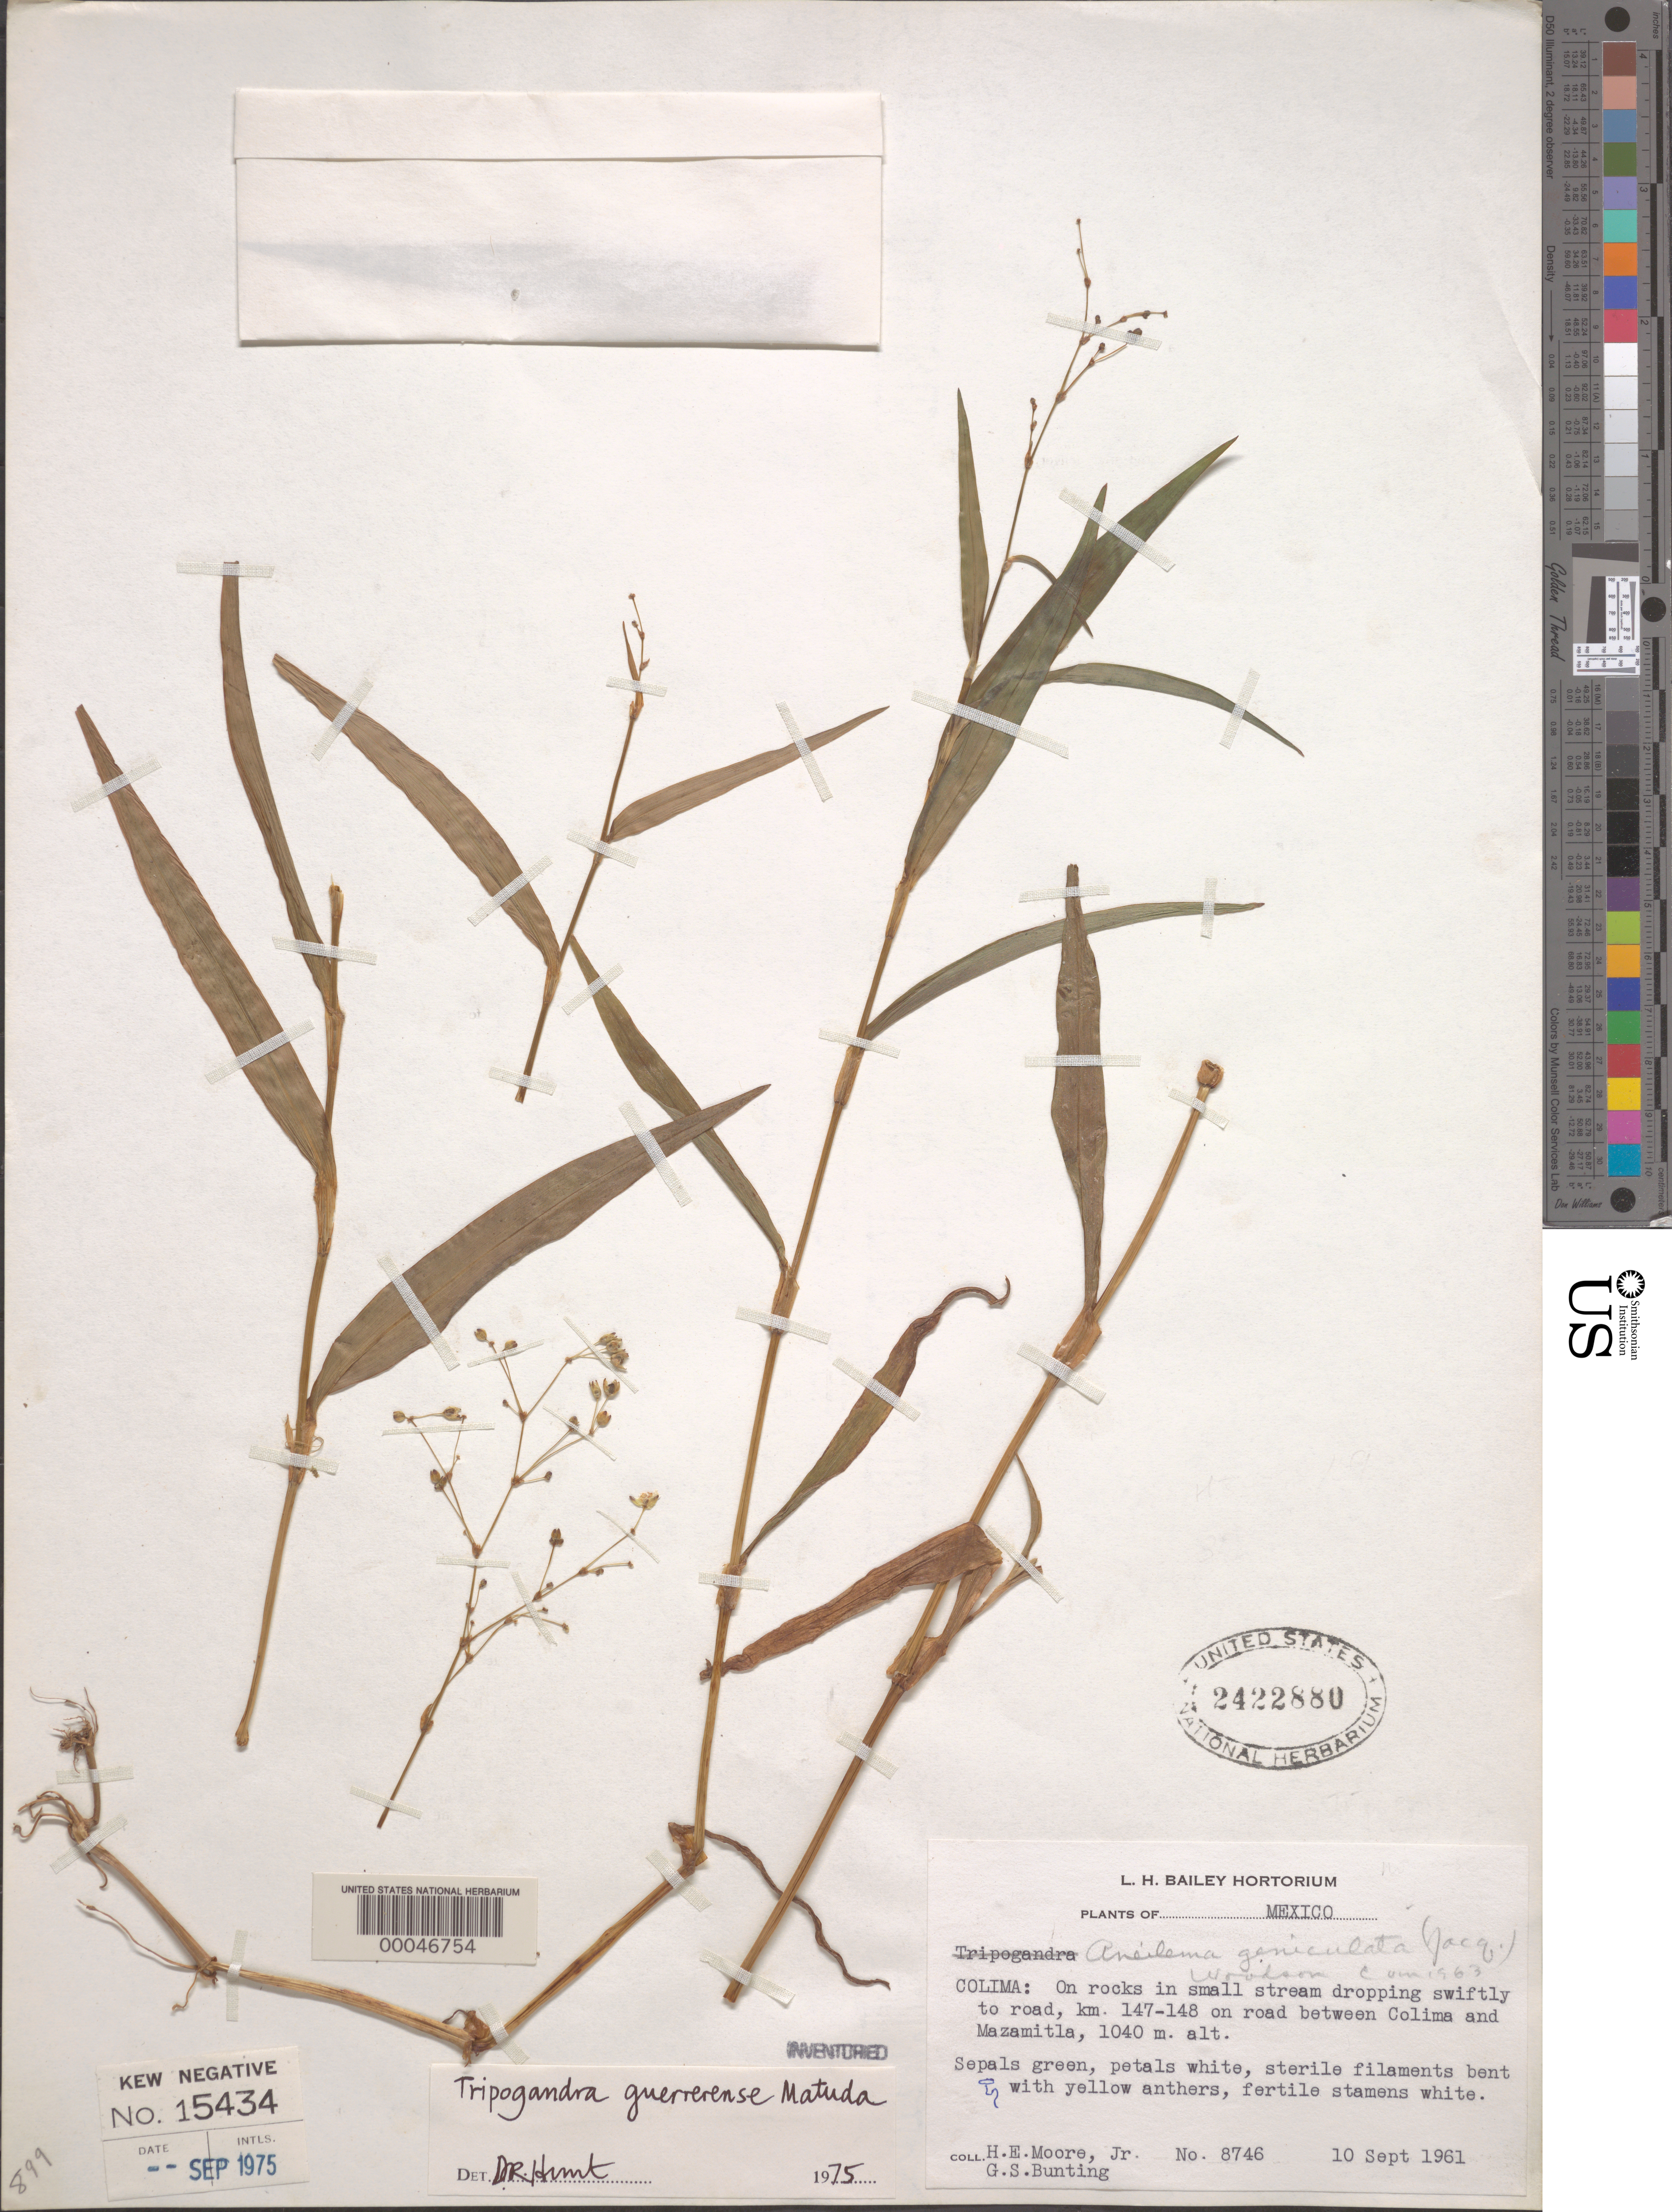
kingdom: Plantae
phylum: Tracheophyta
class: Liliopsida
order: Commelinales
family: Commelinaceae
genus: Tripogandra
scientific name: Tripogandra guerrerense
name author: Matuda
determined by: Hunt, D. R.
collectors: H. E. Moore & G. S. Bunting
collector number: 8746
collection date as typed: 10 Sep 1961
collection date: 1961-09-10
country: Mexico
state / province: Colima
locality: Between Colima and Mazamitla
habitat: On rocks in stream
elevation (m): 1040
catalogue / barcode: US 2422880